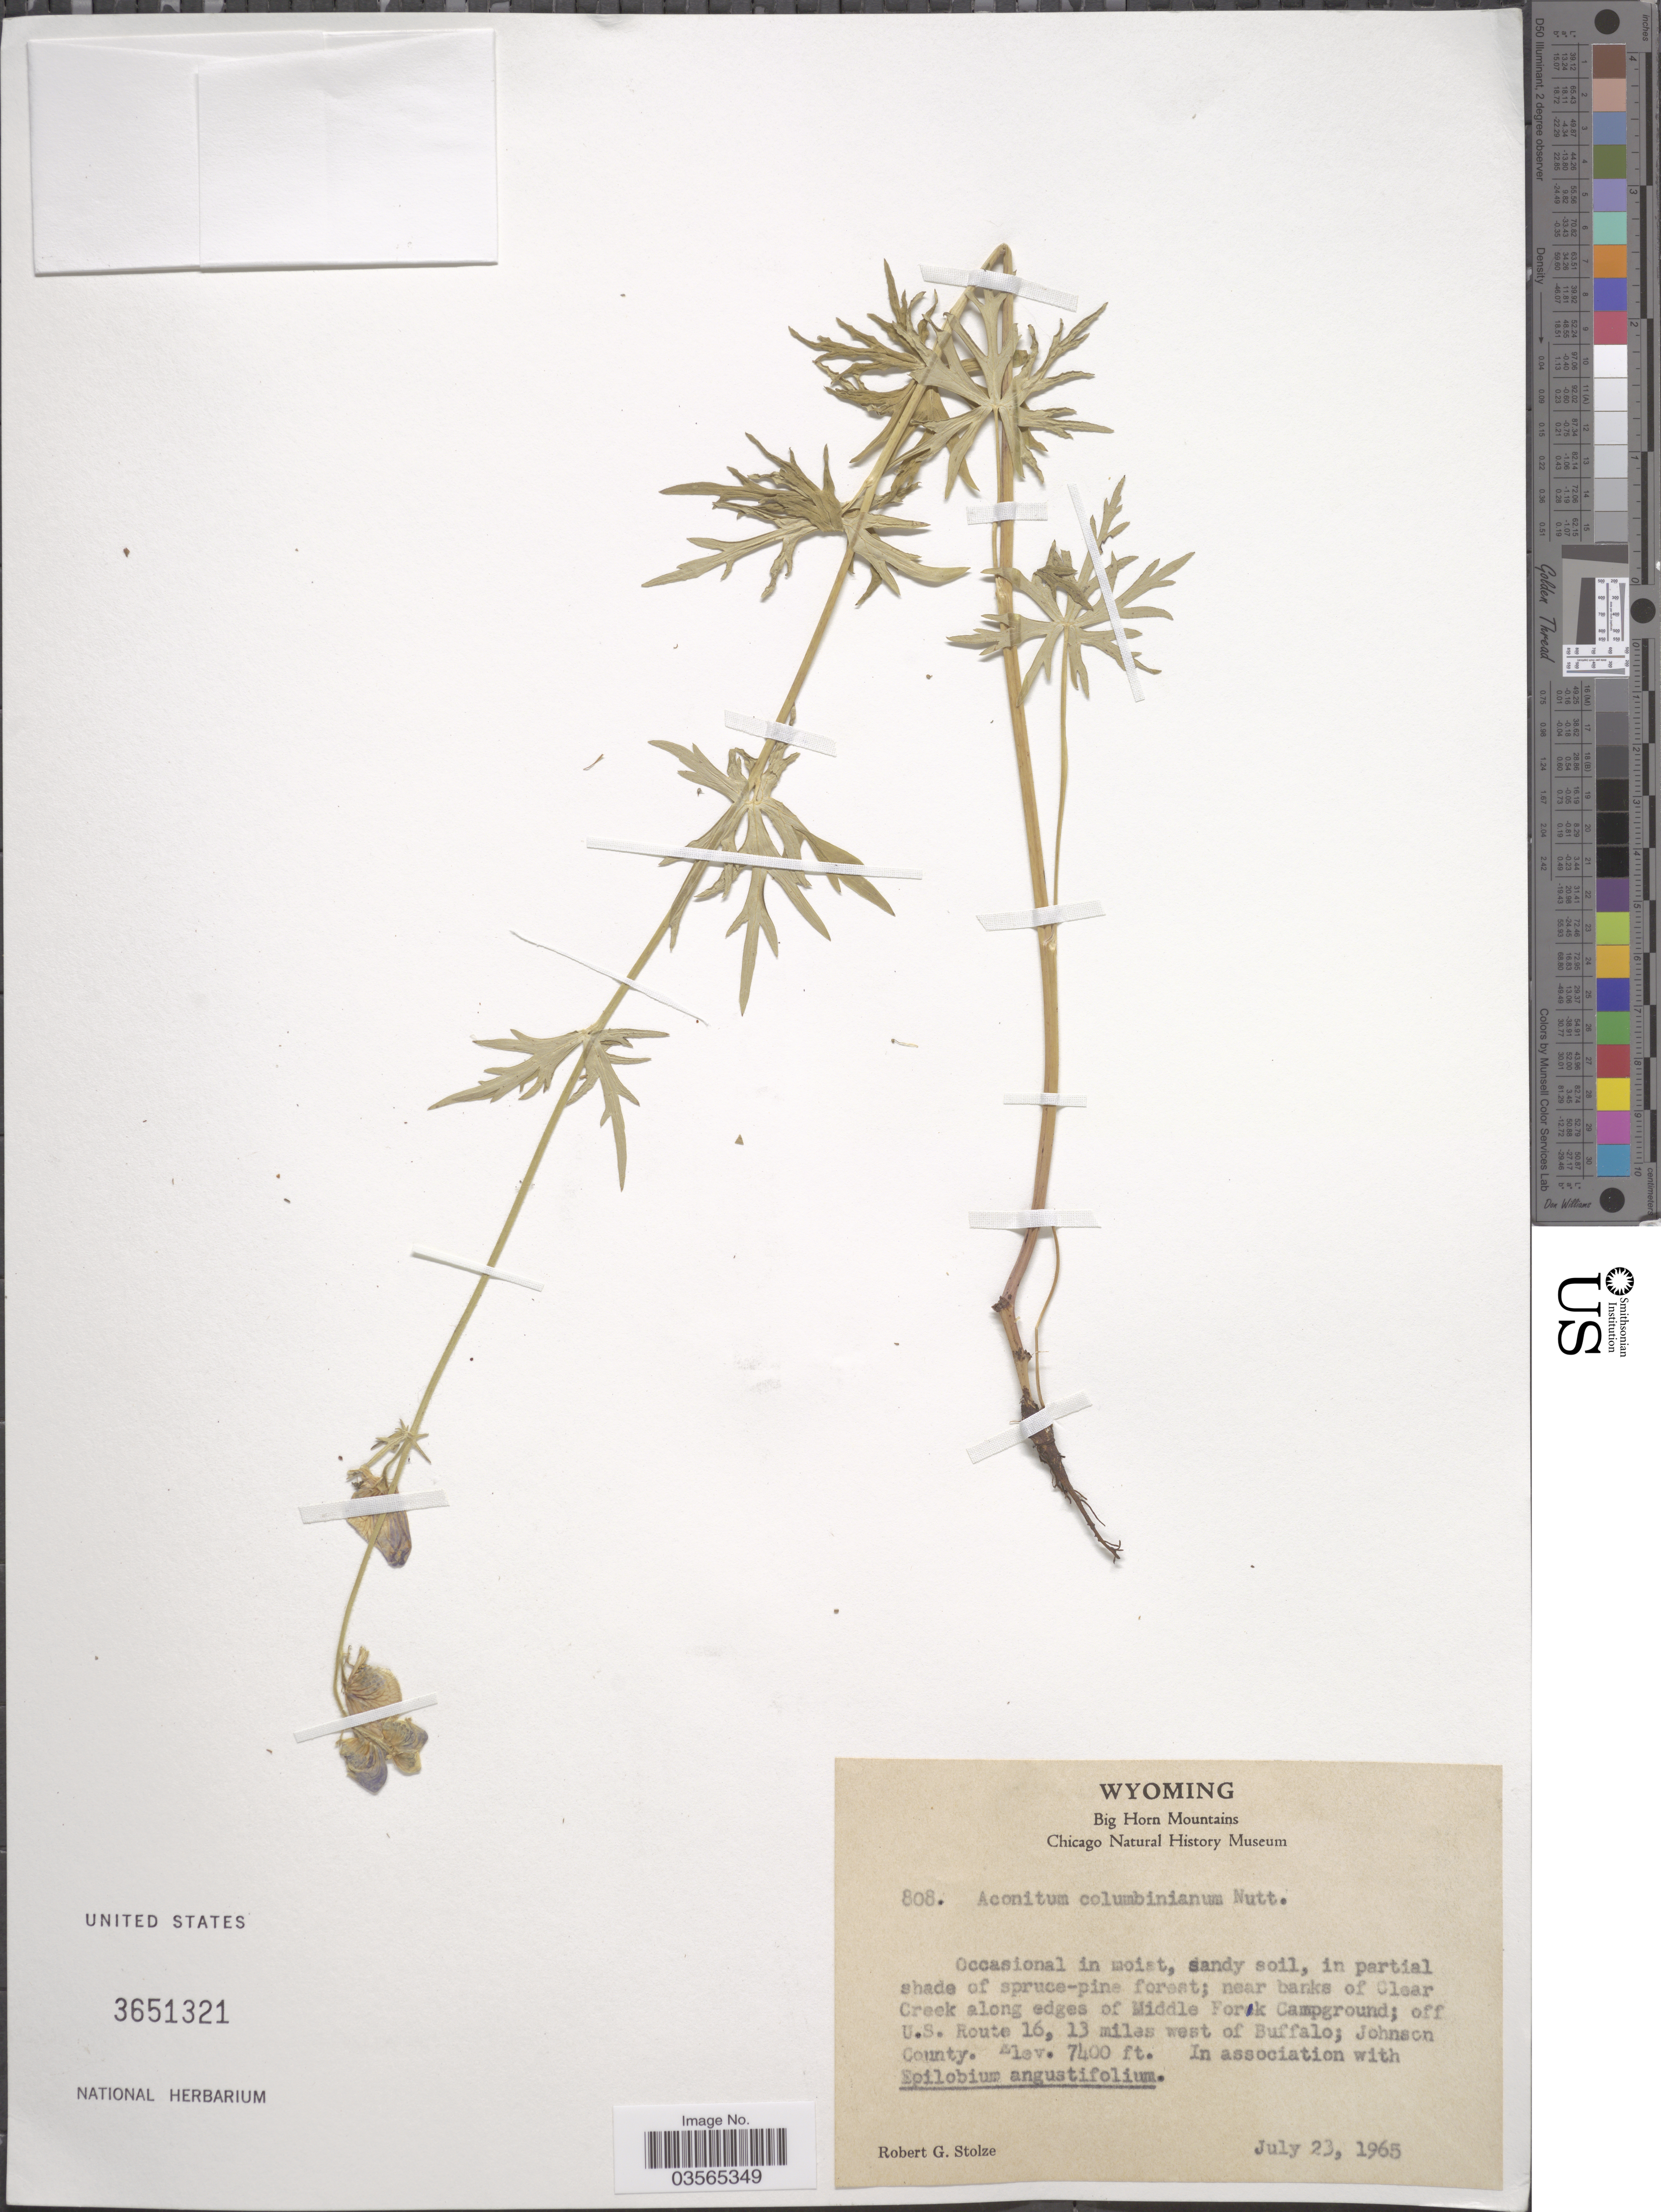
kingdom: Plantae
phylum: Tracheophyta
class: Magnoliopsida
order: Ranunculales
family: Ranunculaceae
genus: Aconitum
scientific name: Aconitum columbianum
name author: Nutt.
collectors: R. G. Stolze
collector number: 808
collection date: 1965-07-23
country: United States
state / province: Wyoming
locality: Big Horn Mountains. Near banks of Clear Creek along edges of Middle Fork Campground; off U.s. Route 16, 13 miles west of Buffalo; Johnson County.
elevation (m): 2256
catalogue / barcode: US 3651321